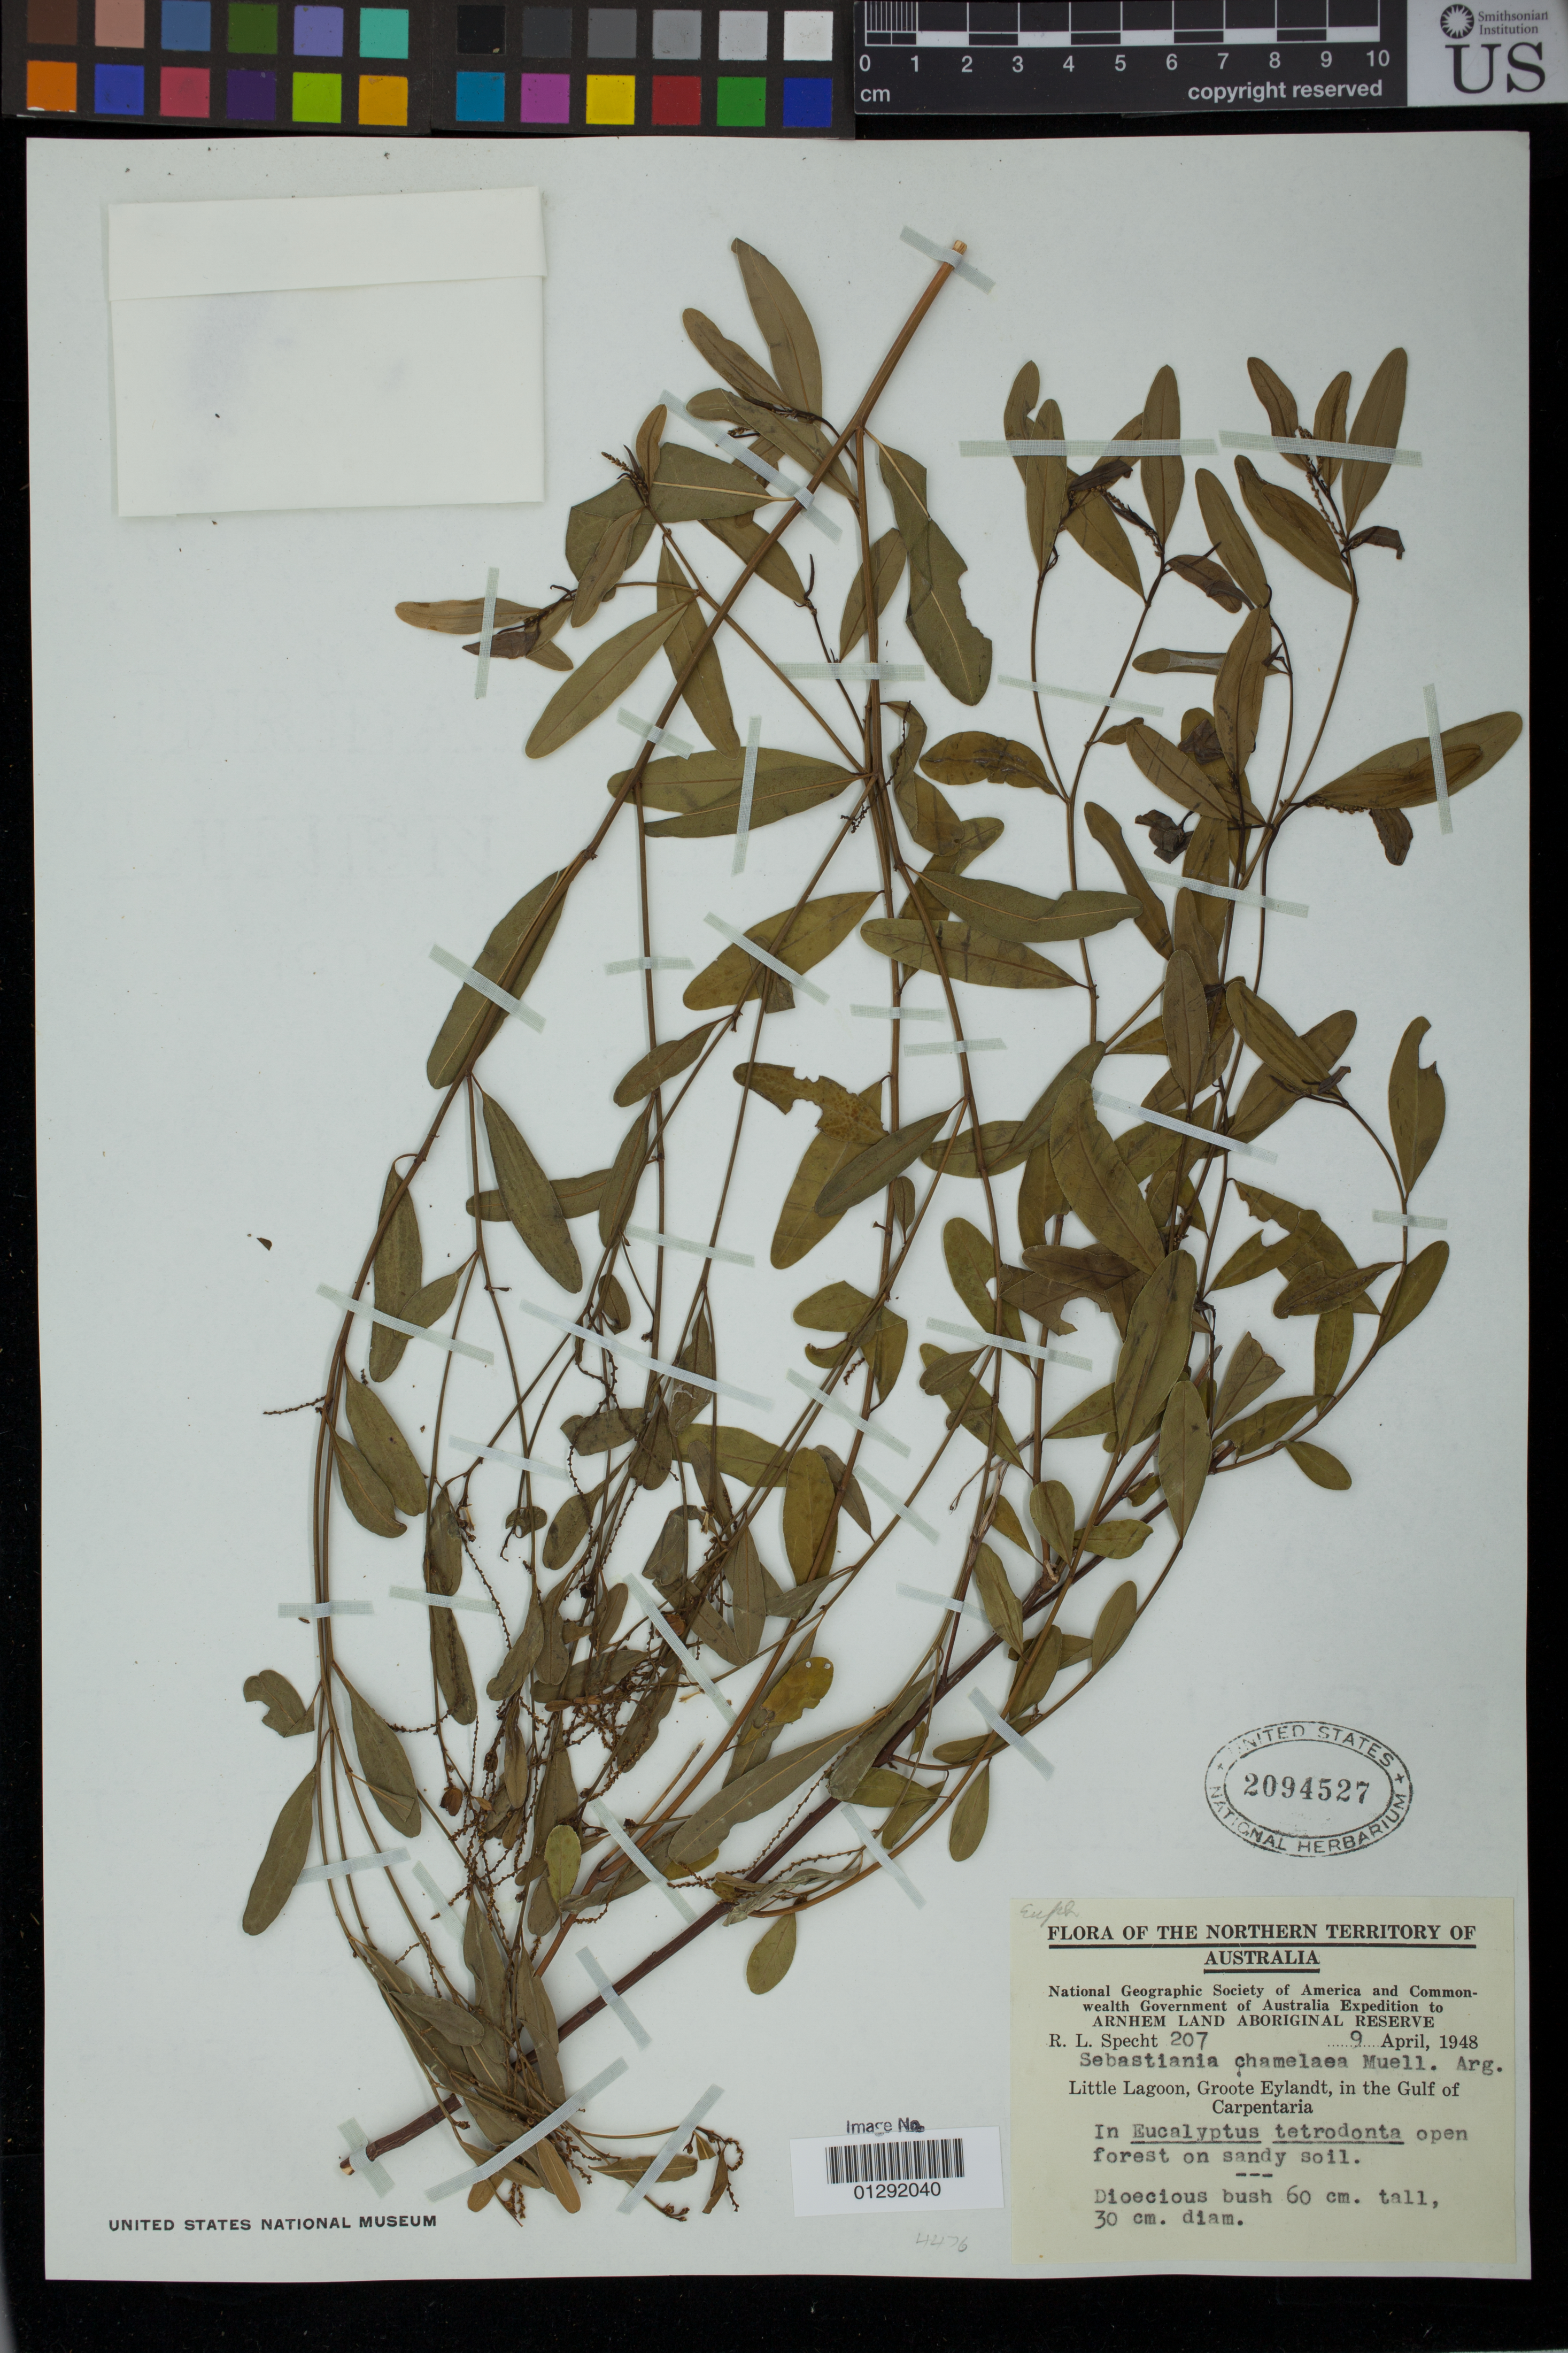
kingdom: Plantae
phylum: Tracheophyta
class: Magnoliopsida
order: Malpighiales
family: Euphorbiaceae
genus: Sebastiania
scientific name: Sebastiania chamaelea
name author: (L.) Müll. Arg.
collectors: R. L. Specht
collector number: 207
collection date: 1948-04-09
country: Australia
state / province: Northern Territory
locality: Arnhem Land Aboriginal Reserve. Little Lagoon, Groote Eylandt, in the Gulf of Carpentaria.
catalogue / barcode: US 2094527